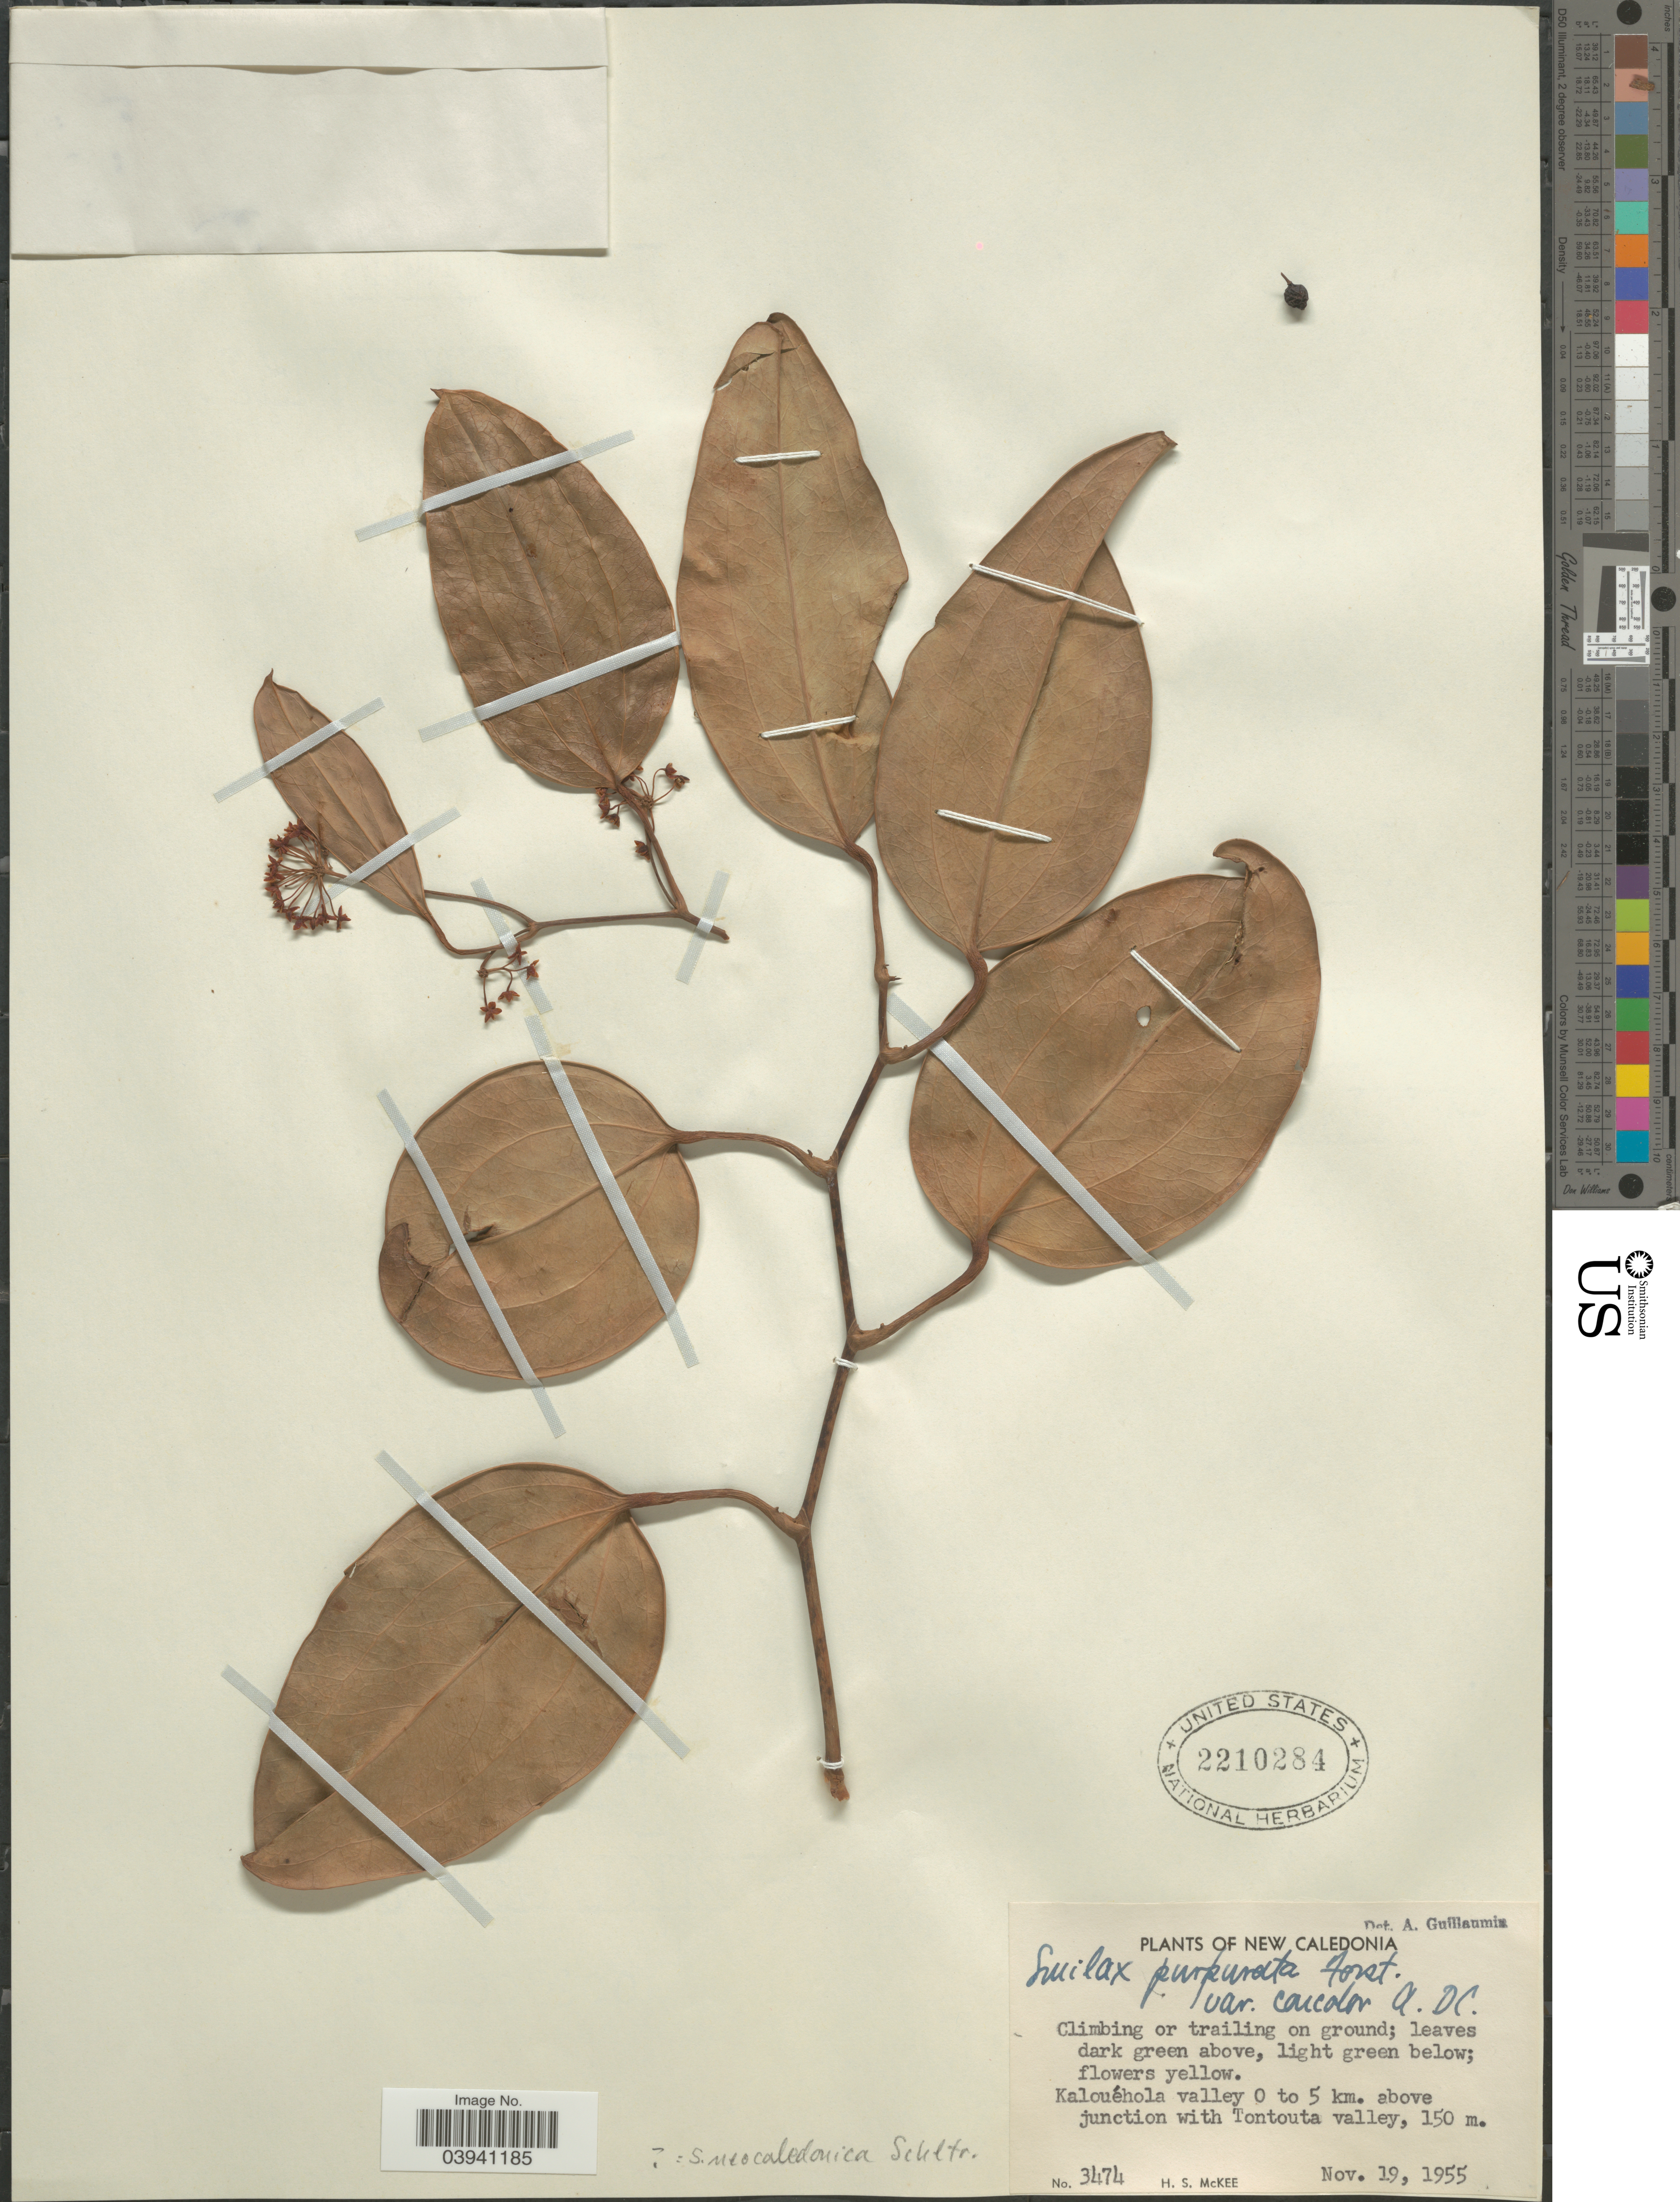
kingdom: Plantae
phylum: Tracheophyta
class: Liliopsida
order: Liliales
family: Smilacaceae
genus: Smilax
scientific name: Smilax purpurata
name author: G. Forst.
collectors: H. S. McKee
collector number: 3474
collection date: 1955-11-19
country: New Caledonia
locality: Kalouéhola valley 0 to 5 km. above junction with Tontouta valley.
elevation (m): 150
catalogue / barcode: US 2210284